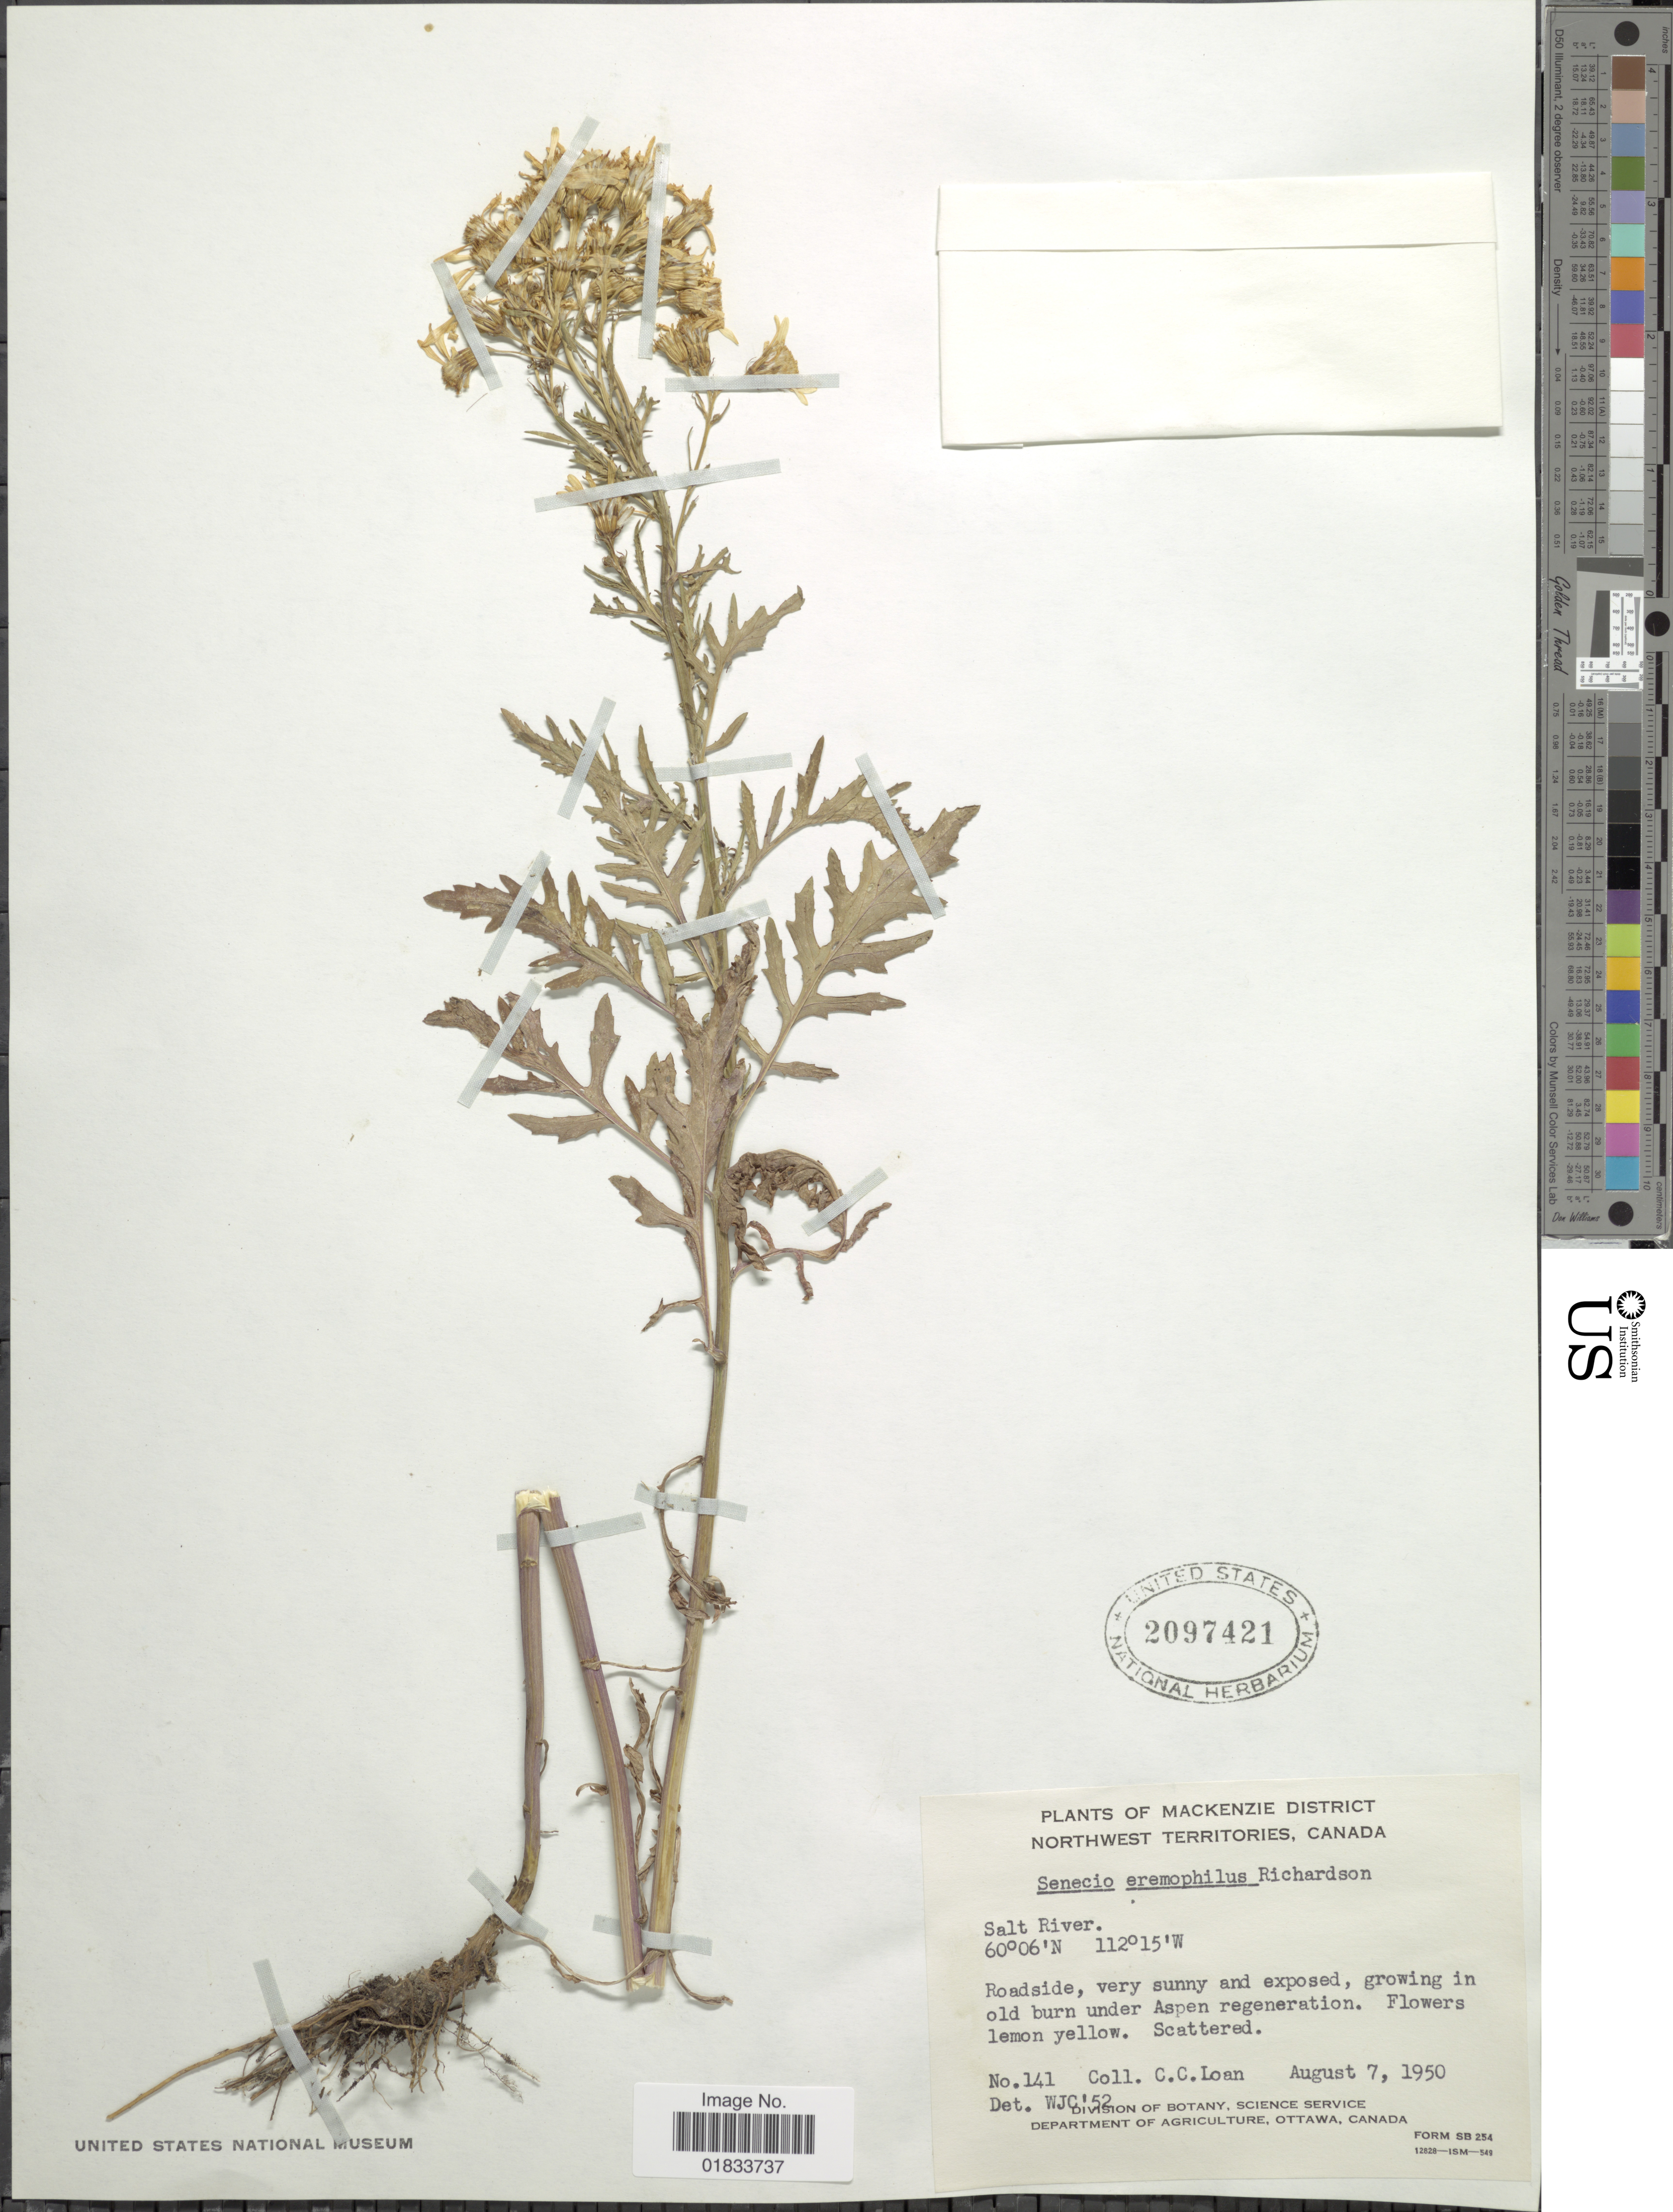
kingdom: Plantae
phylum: Tracheophyta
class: Magnoliopsida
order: Asterales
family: Asteraceae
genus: Senecio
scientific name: Senecio eremophilus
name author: Richardson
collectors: C. Loan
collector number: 141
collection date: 1950-08-07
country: Canada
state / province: Northwest Territories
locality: Mackenzie District, Salt River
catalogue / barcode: US 2097421